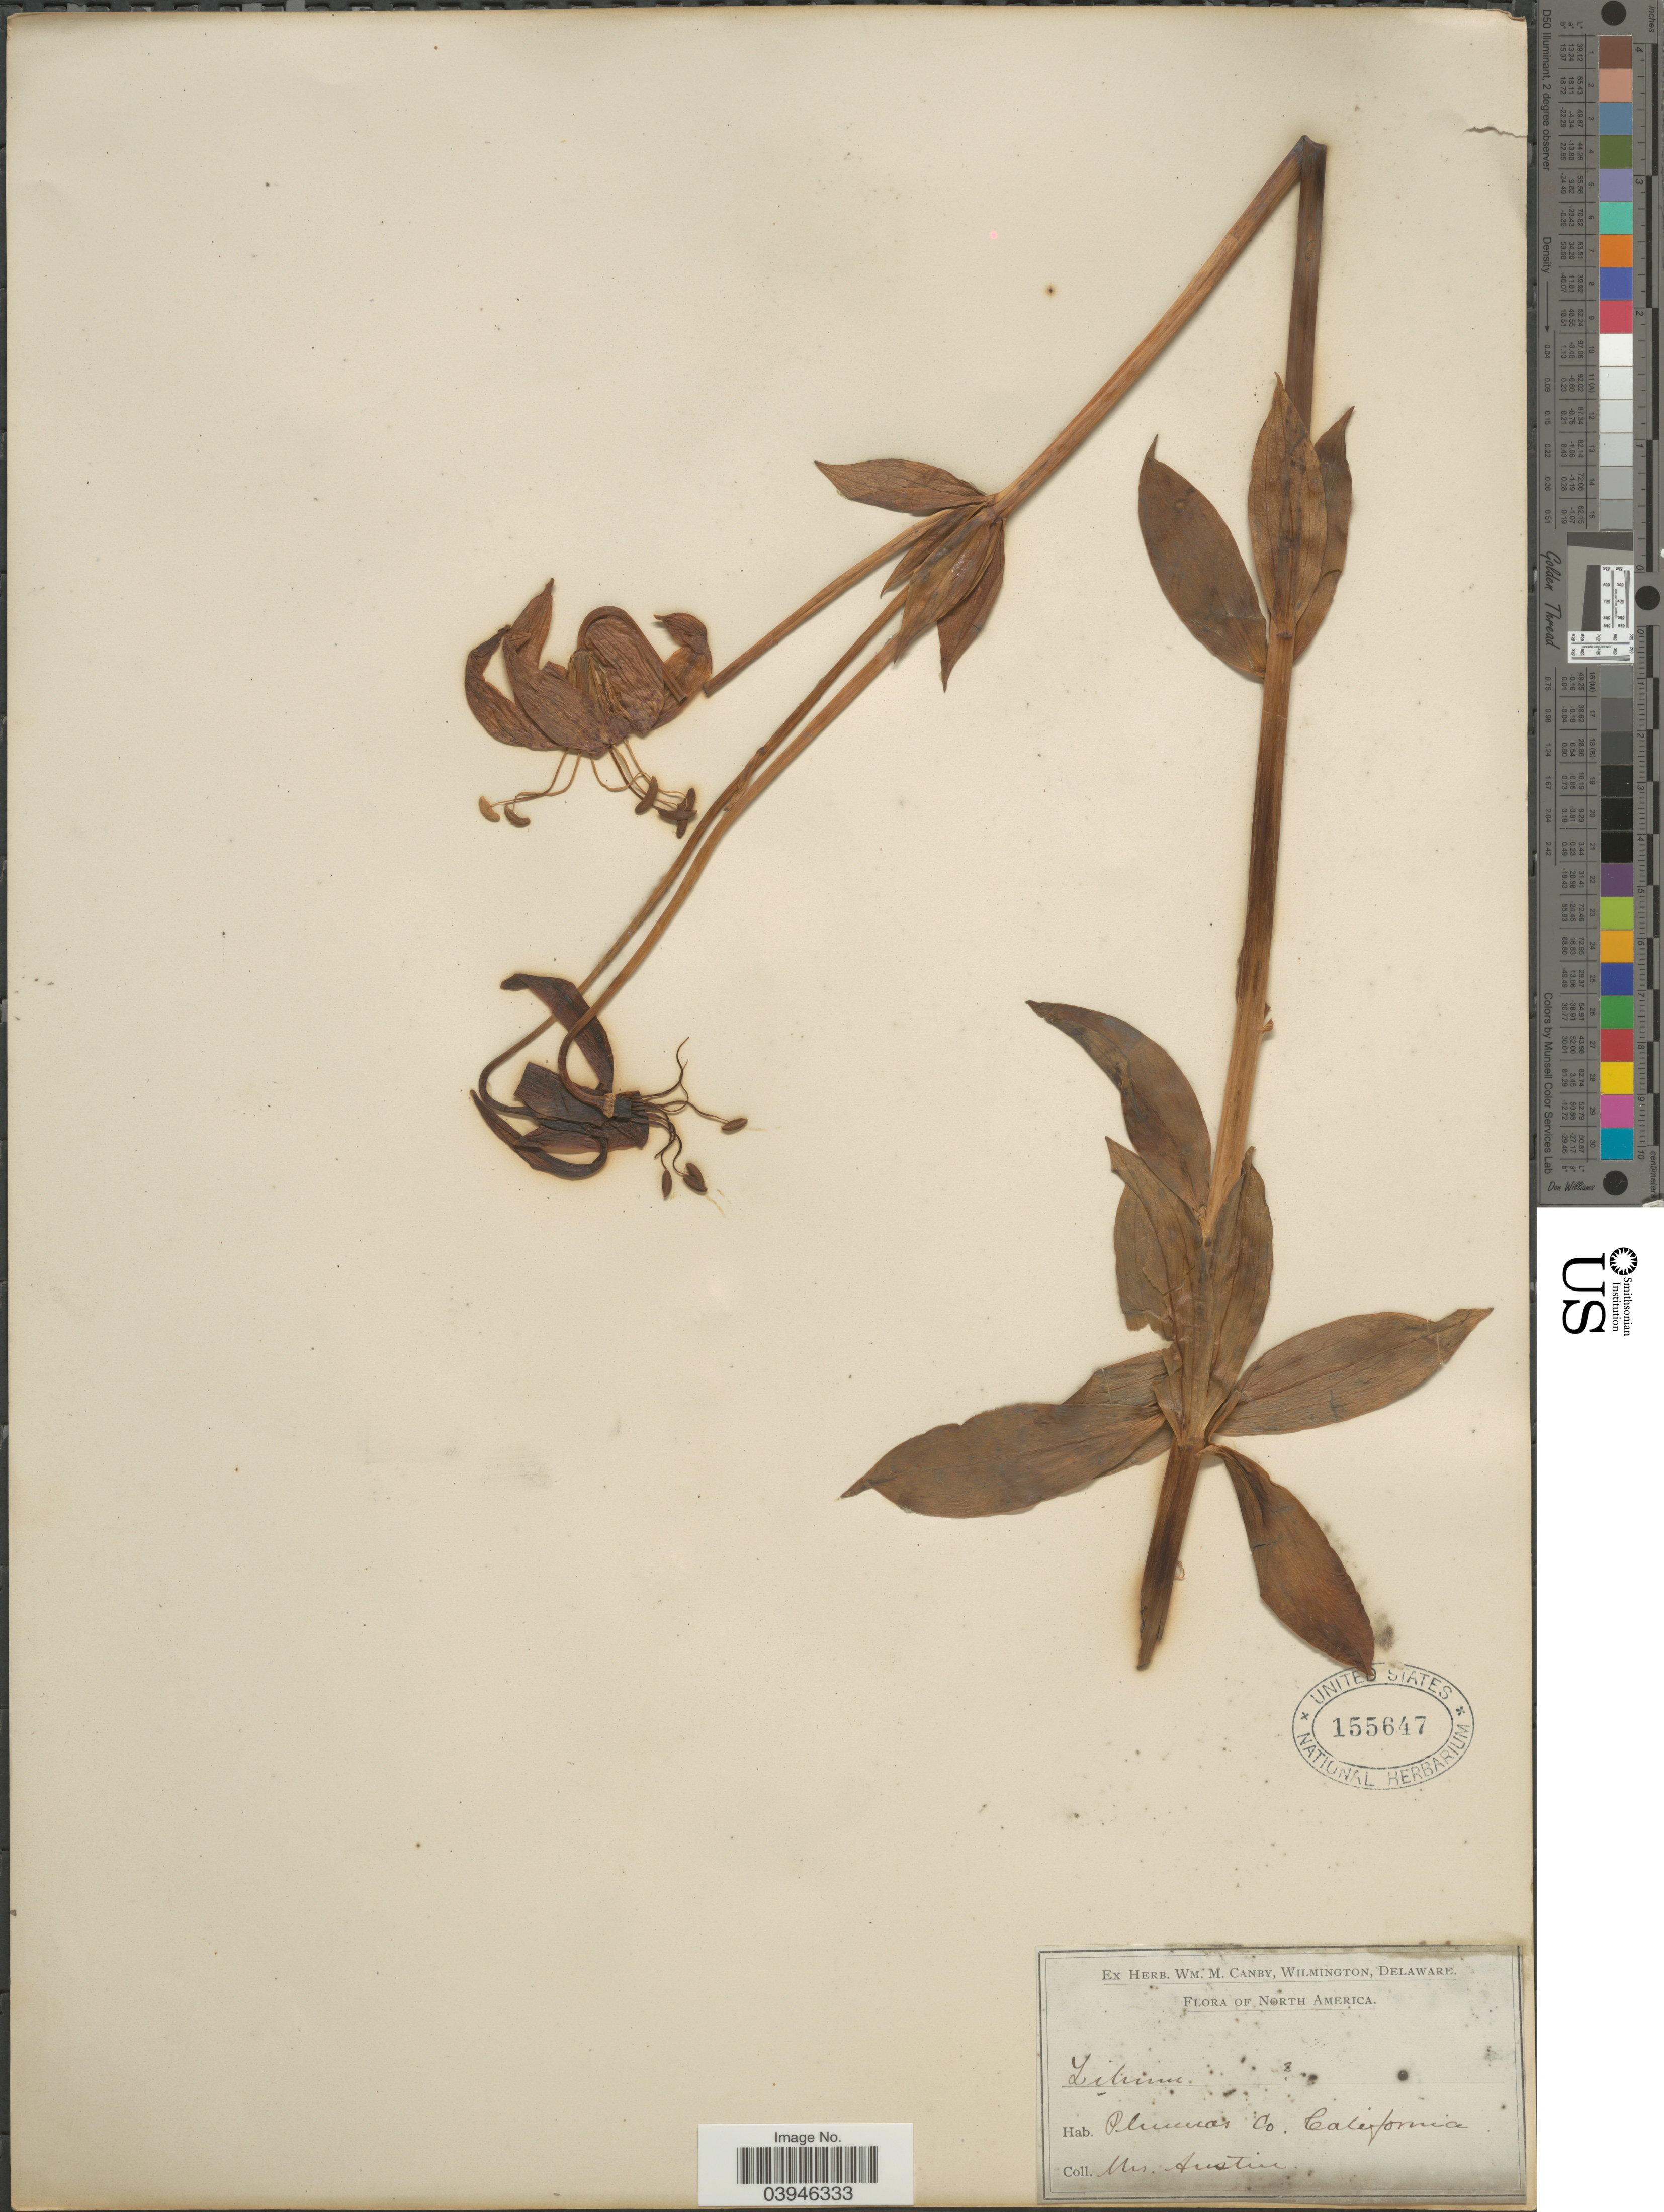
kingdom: Plantae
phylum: Tracheophyta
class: Liliopsida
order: Liliales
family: Liliaceae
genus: Lilium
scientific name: Lilium sp.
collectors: Austin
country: United States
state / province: California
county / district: Plumas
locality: Plumas Co.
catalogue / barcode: US 155647